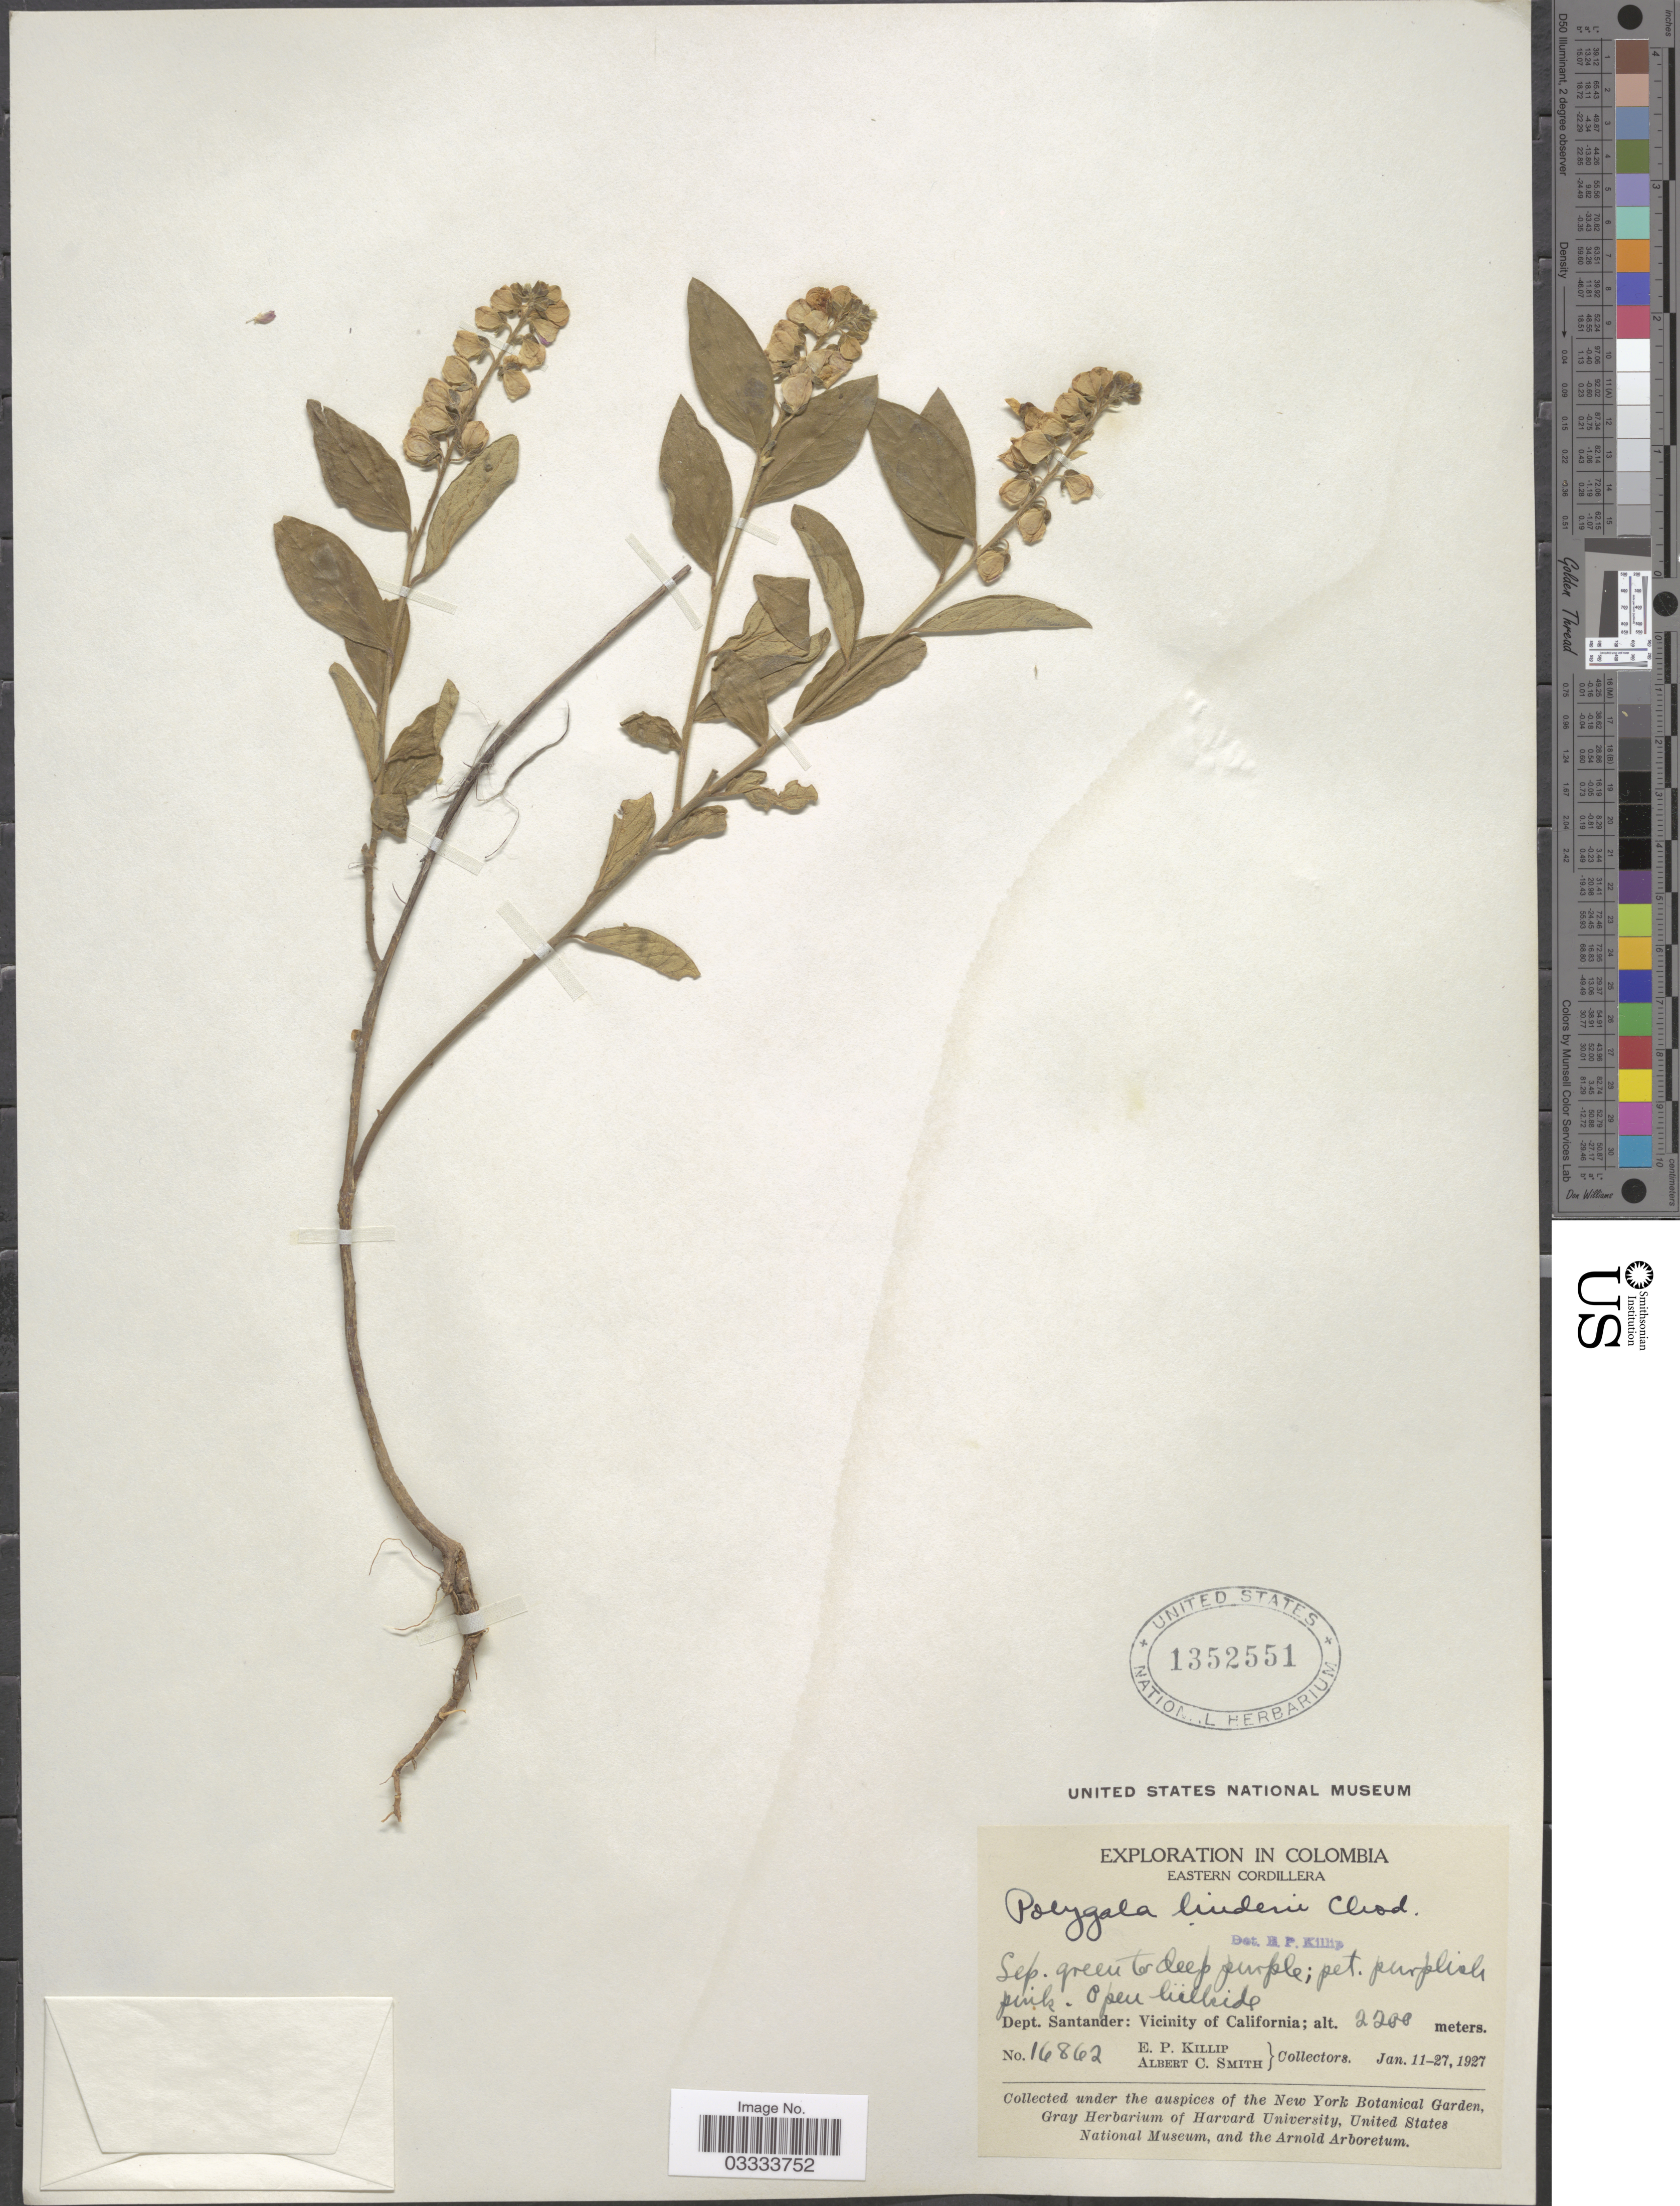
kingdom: Plantae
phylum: Tracheophyta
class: Magnoliopsida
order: Fabales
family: Polygalaceae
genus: Asemeia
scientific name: Asemeia monninoides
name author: (Kunth) J.F.B. Pastore & J.R. Abbott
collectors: E. P. Killip & A. C. Smith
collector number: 16862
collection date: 1927-01-11/1927-01-27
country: Colombia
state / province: Santander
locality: Eastern Cordillera. Dept. Santander: Vicinity of California.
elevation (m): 2200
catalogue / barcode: US 1352551